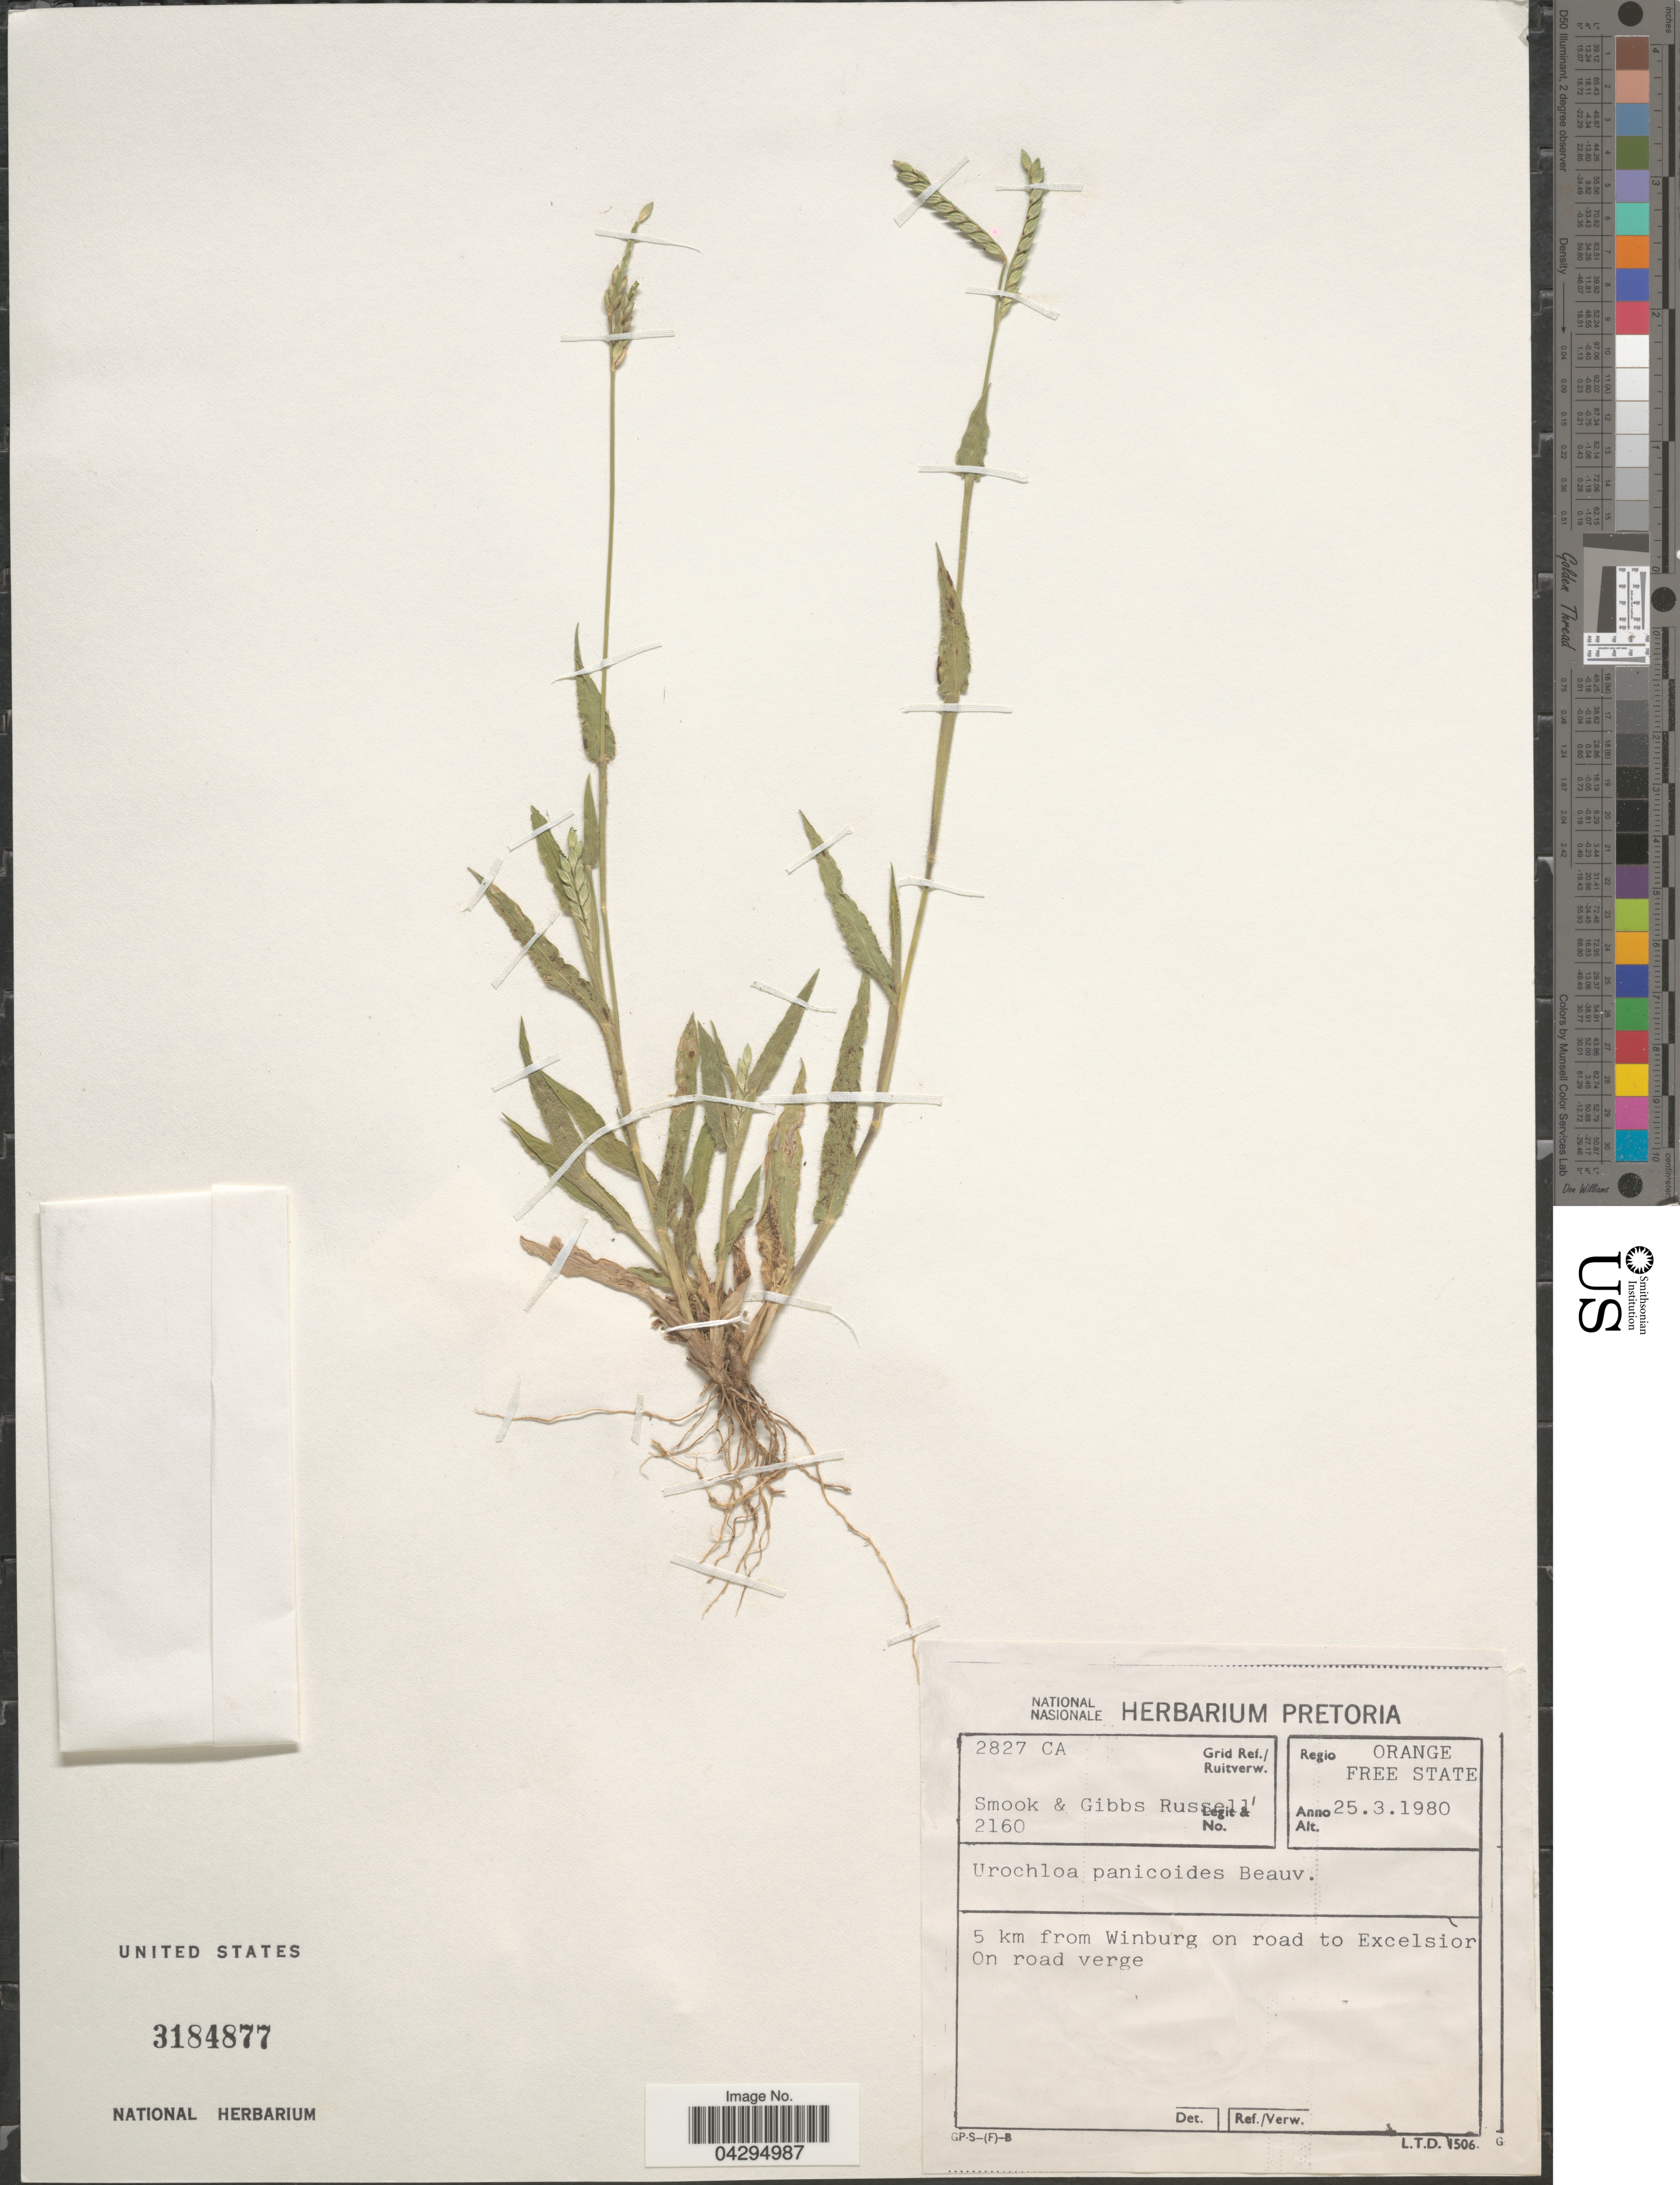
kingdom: Plantae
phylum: Tracheophyta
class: Liliopsida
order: Poales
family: Poaceae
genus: Urochloa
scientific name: Urochloa panicoides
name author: P. Beauv.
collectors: Smook & G. Russell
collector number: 2160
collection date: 1980-03-25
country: South Africa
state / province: Free State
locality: Grid Ref./ Ruitverw. 2827 CA. Regio Orange Free State. 5 km from Winburg on road to Excelsior. On road verge.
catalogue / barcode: US 3184877